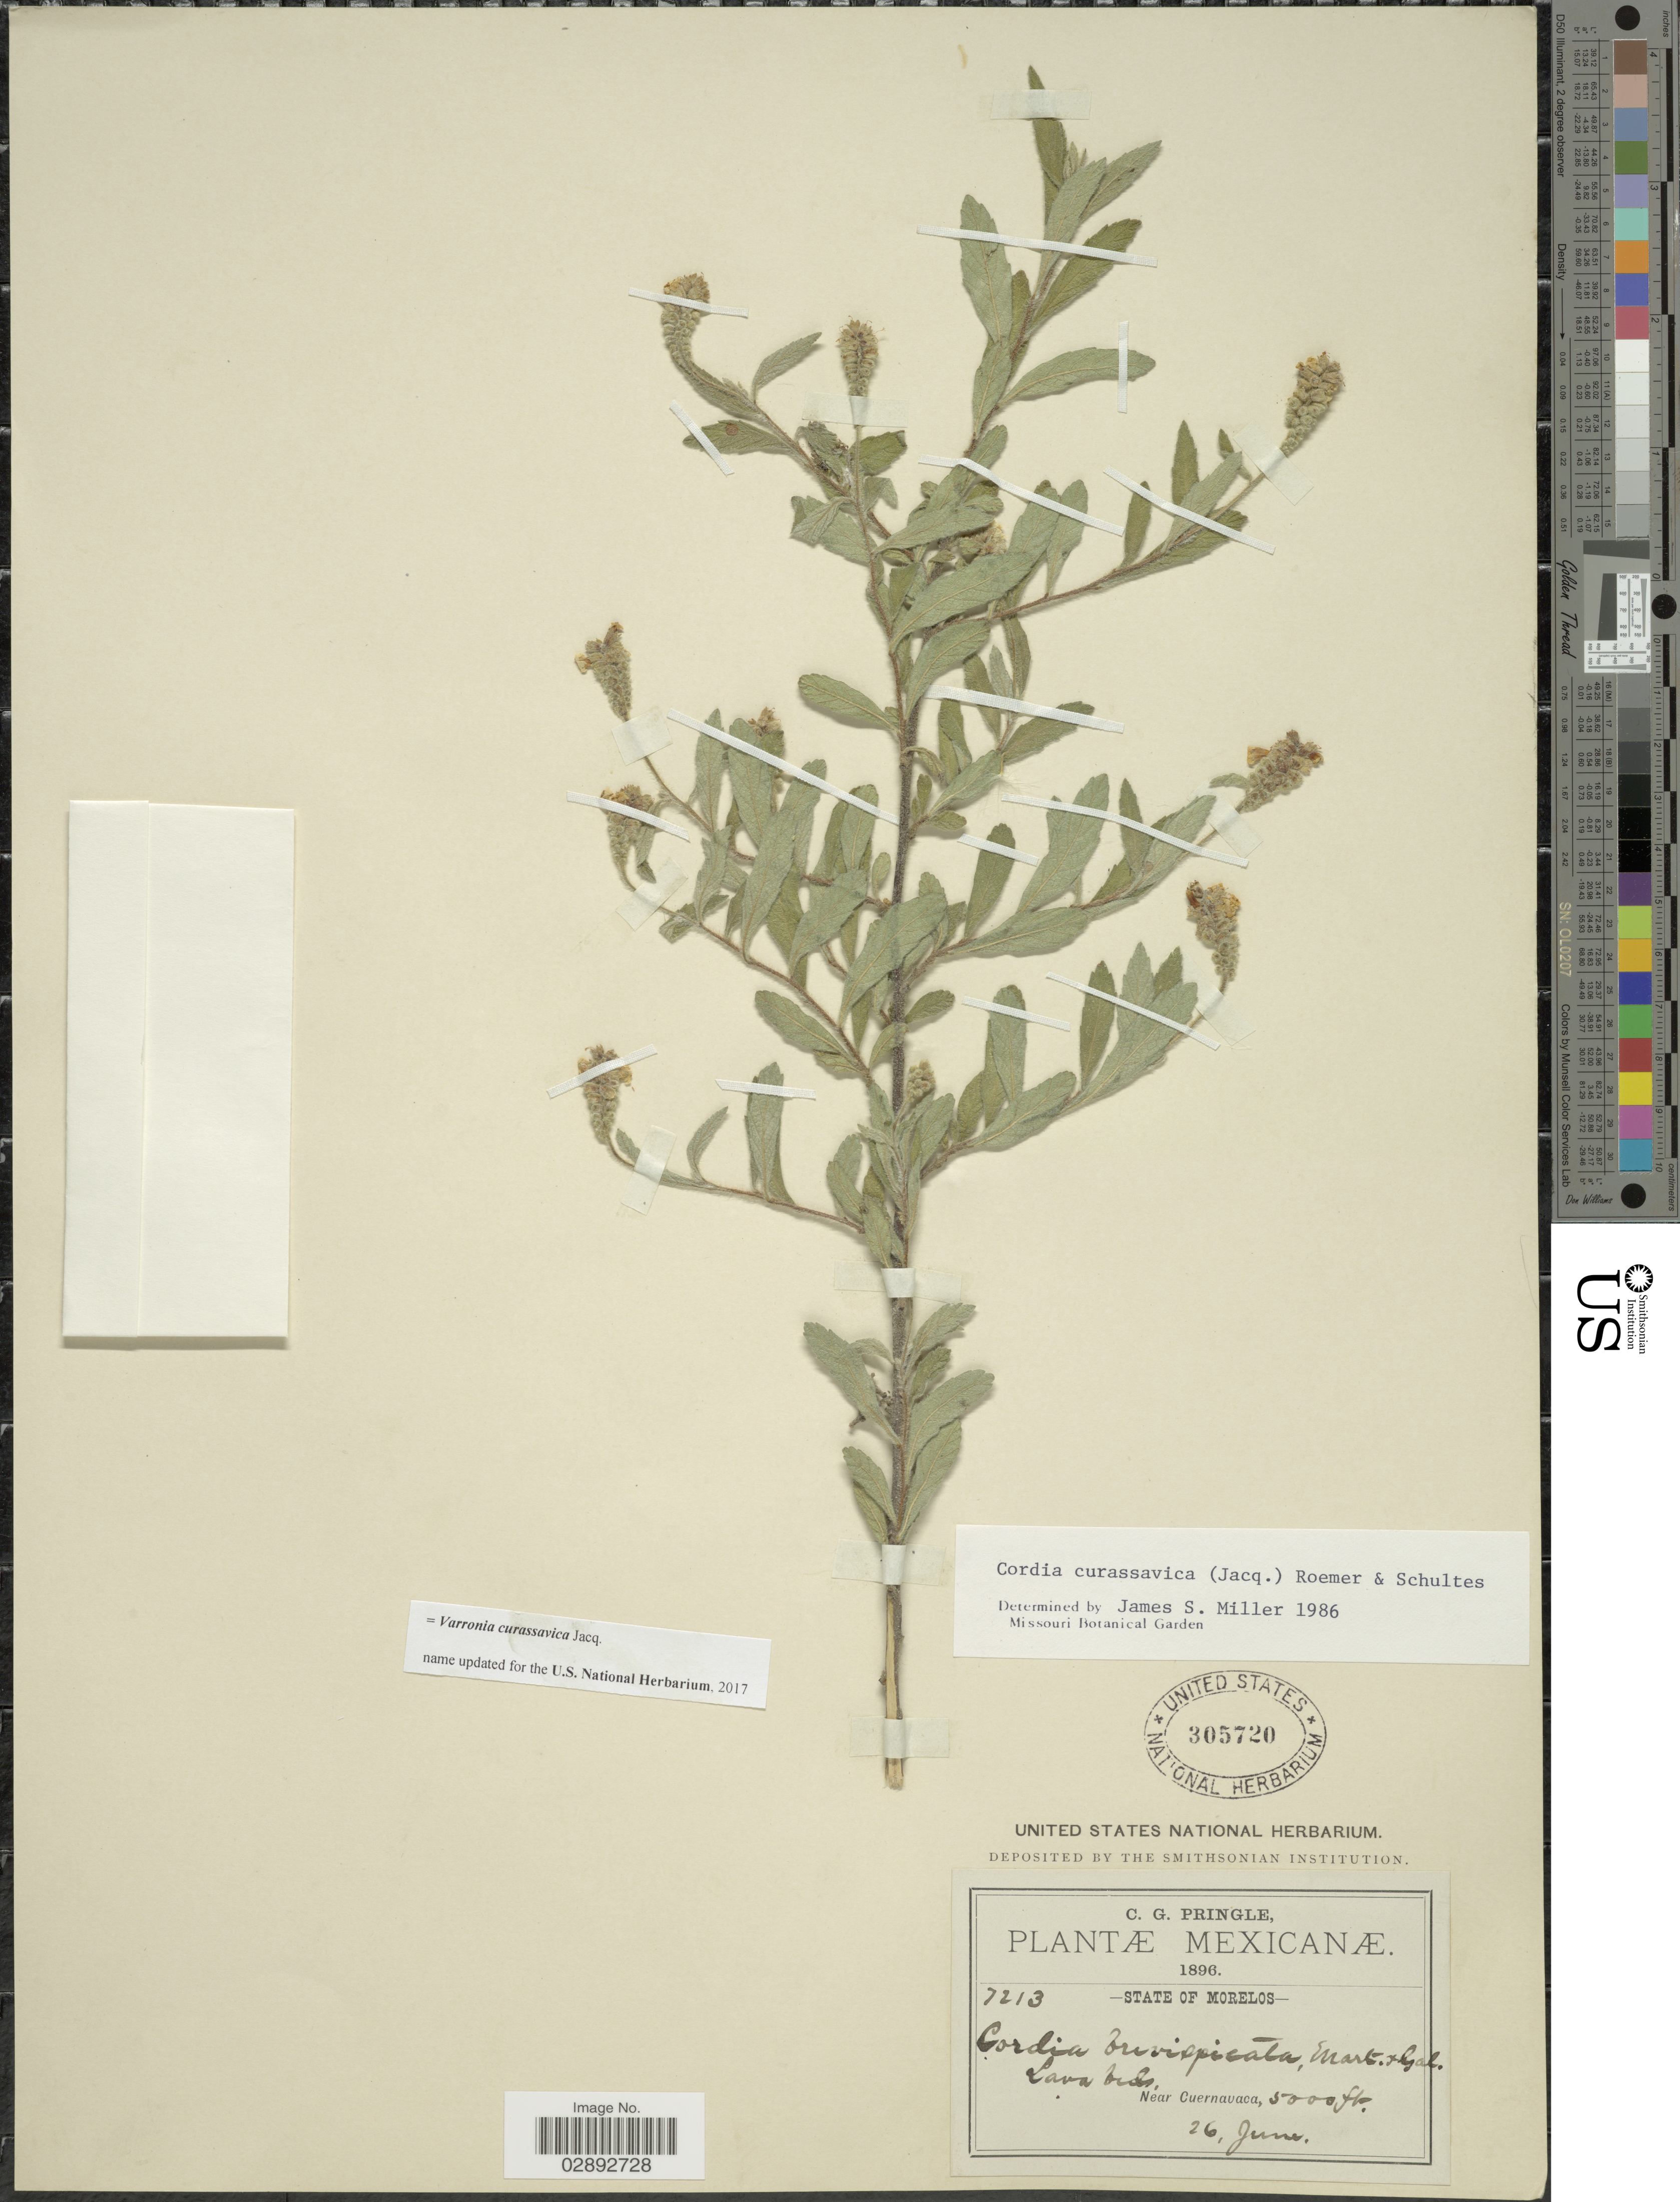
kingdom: Plantae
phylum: Tracheophyta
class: Magnoliopsida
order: Boraginales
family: Cordiaceae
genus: Varronia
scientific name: Varronia curassavica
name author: Jacq.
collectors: C. G. Pringle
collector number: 7213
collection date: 1896-06-26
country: Mexico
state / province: Morelos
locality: State of Morelos. Near Cuenavaca.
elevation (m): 1524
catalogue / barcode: US 305720